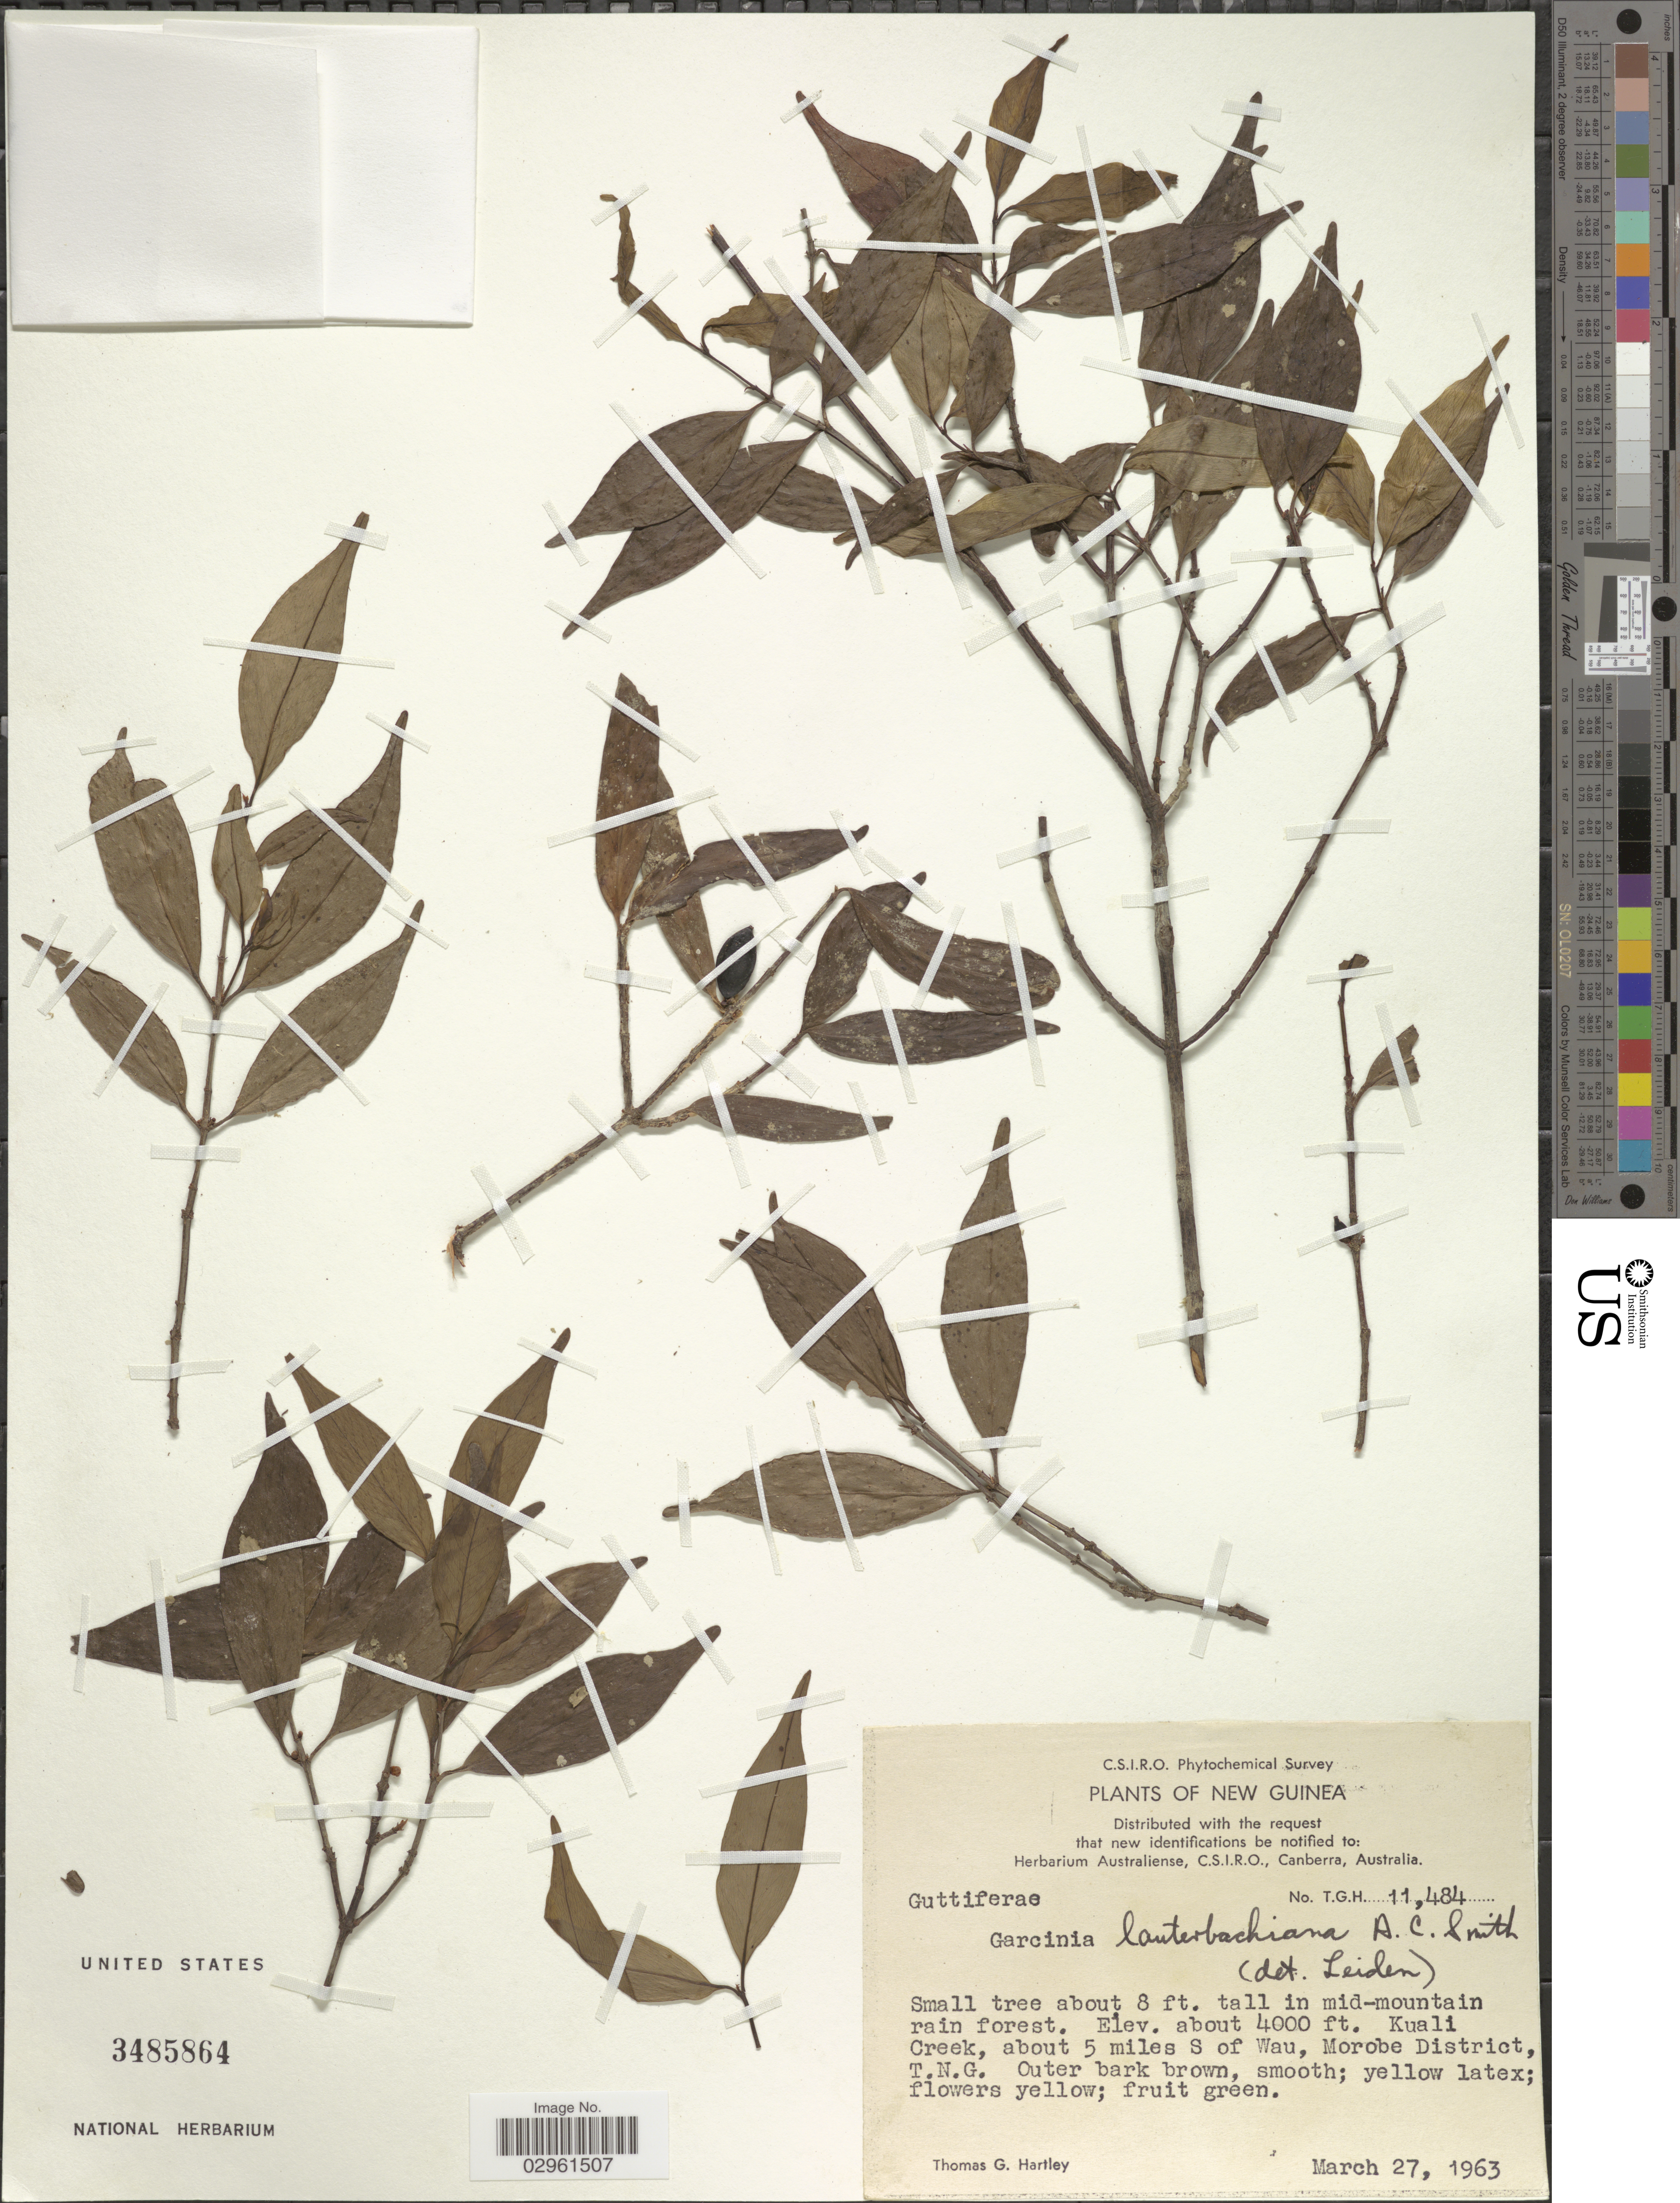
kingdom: Plantae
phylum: Tracheophyta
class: Magnoliopsida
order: Malpighiales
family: Clusiaceae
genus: Garcinia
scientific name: Garcinia lauterbachiana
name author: A.C. Sm.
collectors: T. G. Hartley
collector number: T.G.H.11484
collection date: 1963-03-27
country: Papua New Guinea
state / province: Morobe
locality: New Guinea, Kuali Creek, about 5 miles S of Wau, Morobe District, T.N.G.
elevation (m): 1219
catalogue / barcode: US 3485864